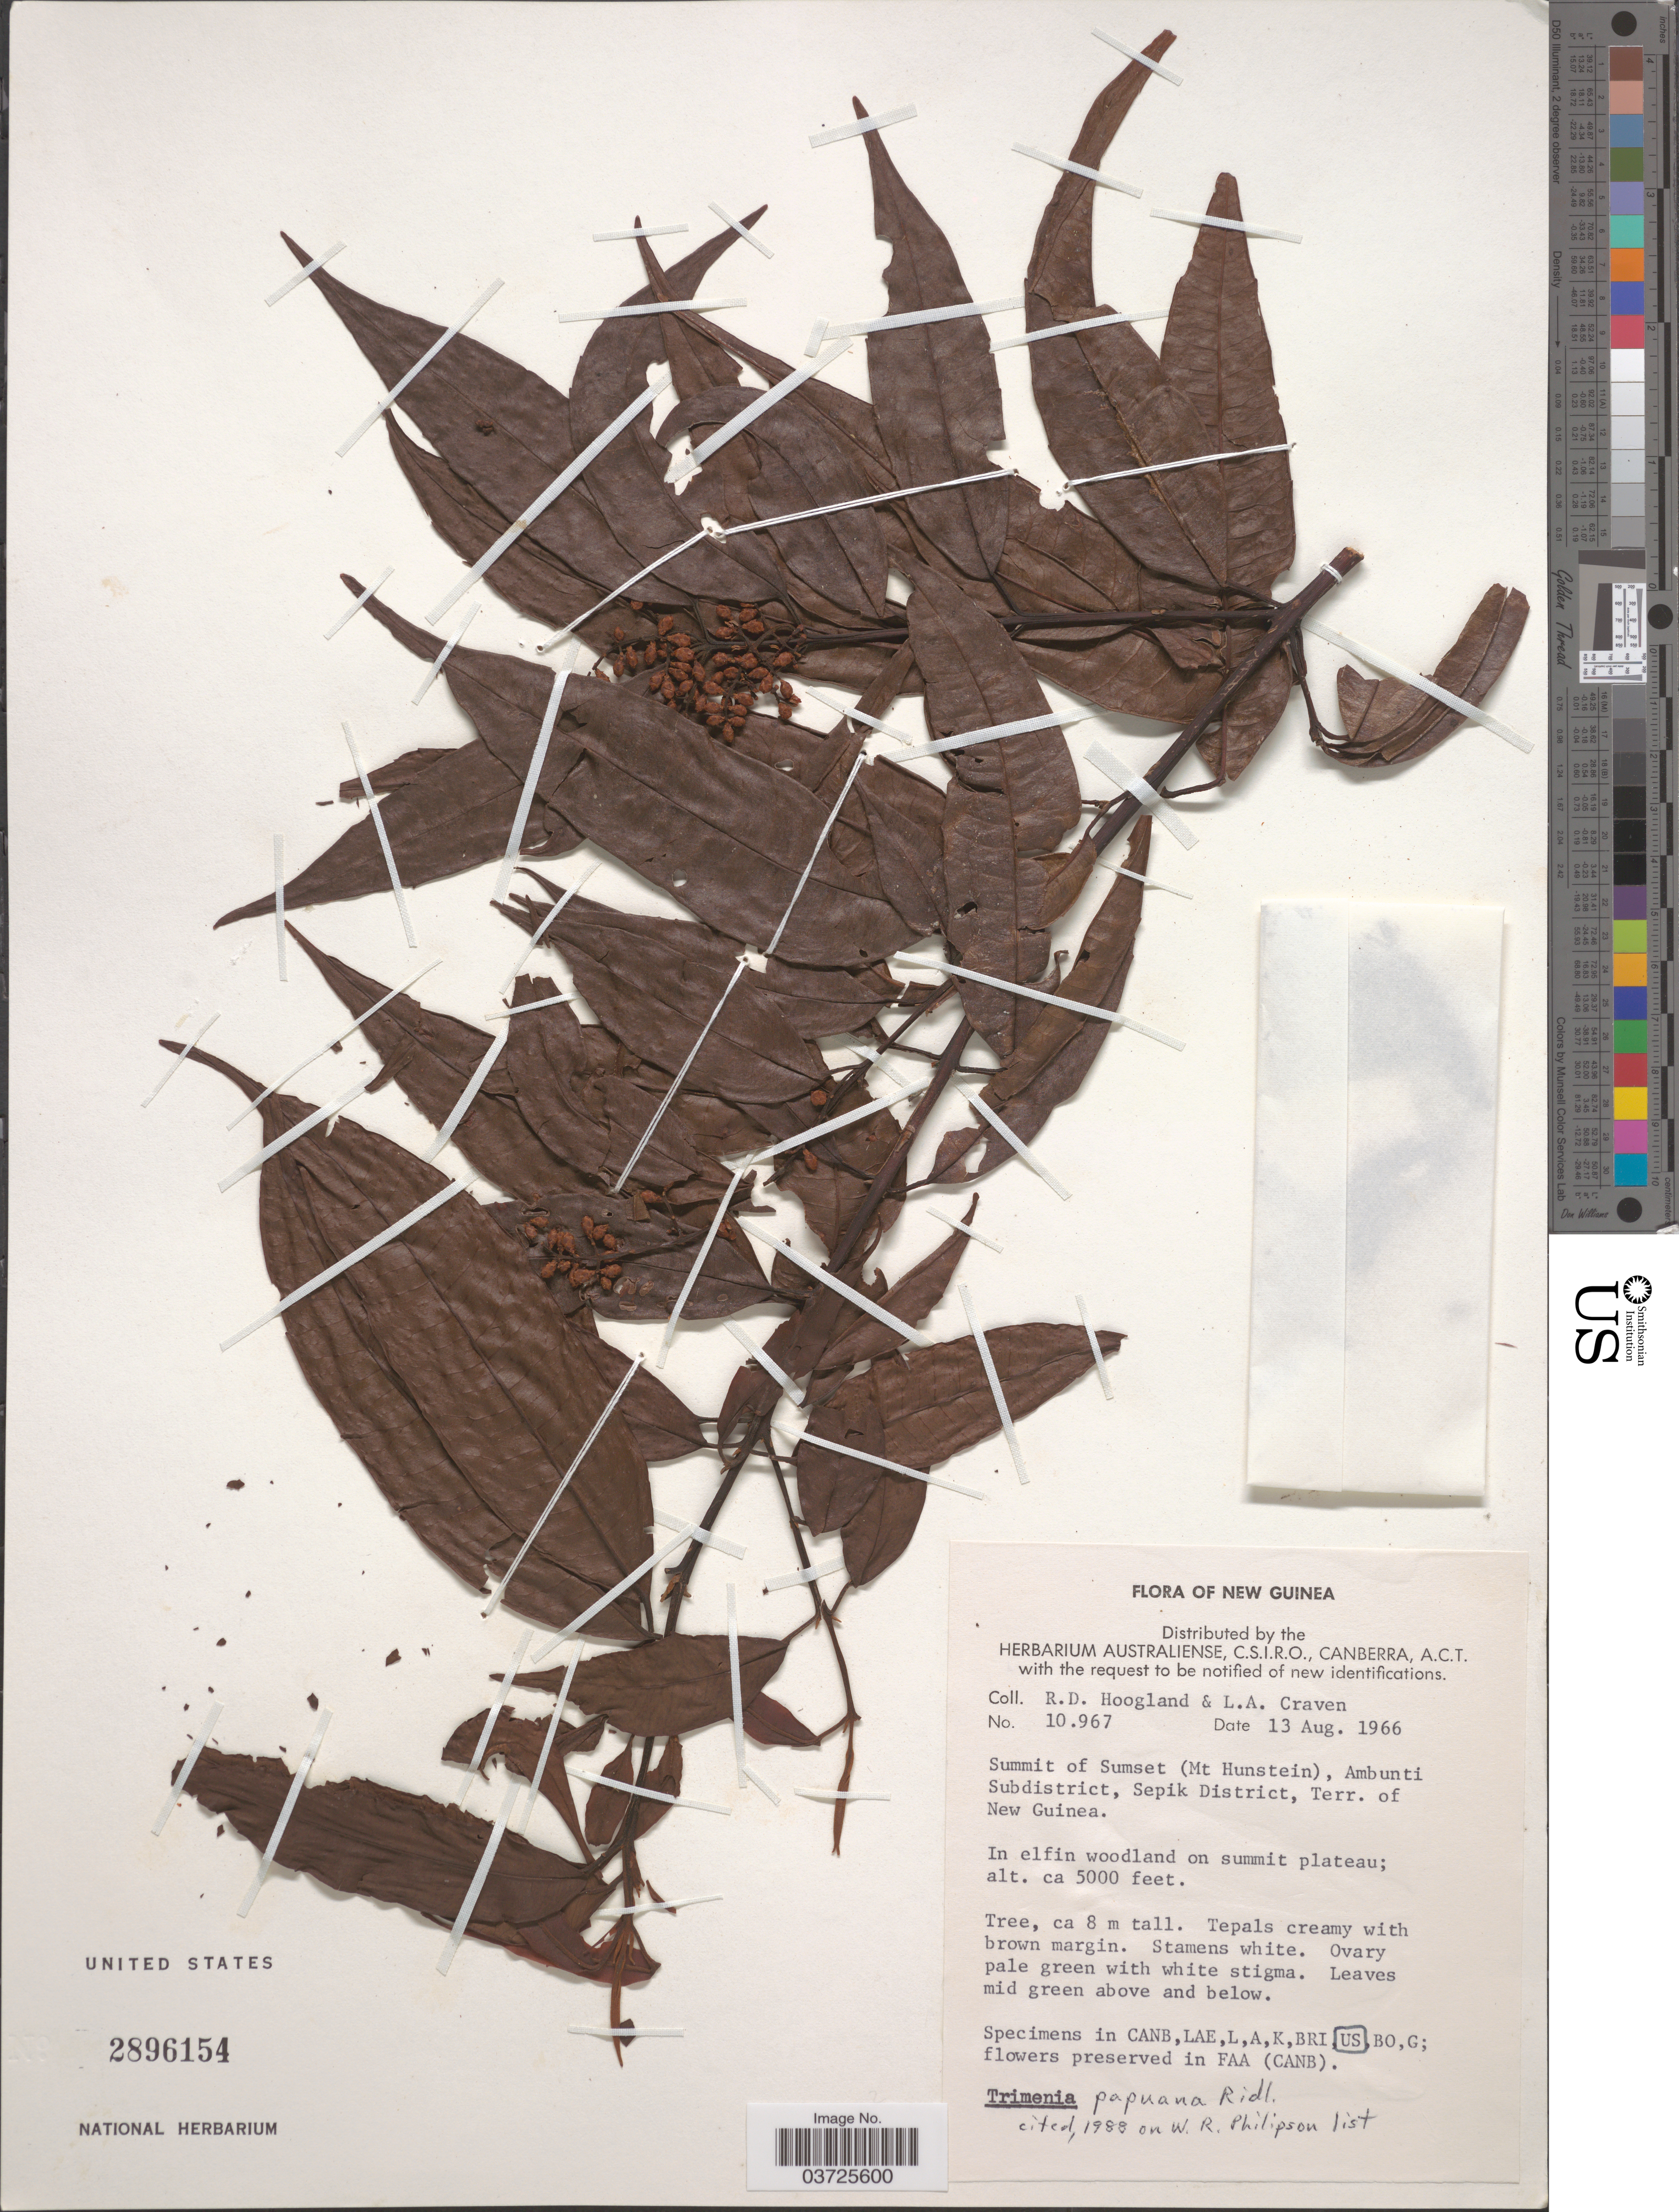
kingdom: Plantae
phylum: Tracheophyta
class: Magnoliopsida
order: Austrobaileyales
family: Trimeniaceae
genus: Trimenia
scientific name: Trimenia papuana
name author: Ridl.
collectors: R. D. Hoogland & L. A. Craven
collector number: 10967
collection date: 1966-08-13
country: Papua New Guinea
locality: New Guinea. Summit of Sumset (Mt Hunstein), Ambunti Subdistrict, Sepik District, Terr. of New Guinea.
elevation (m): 1524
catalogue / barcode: US 2896154